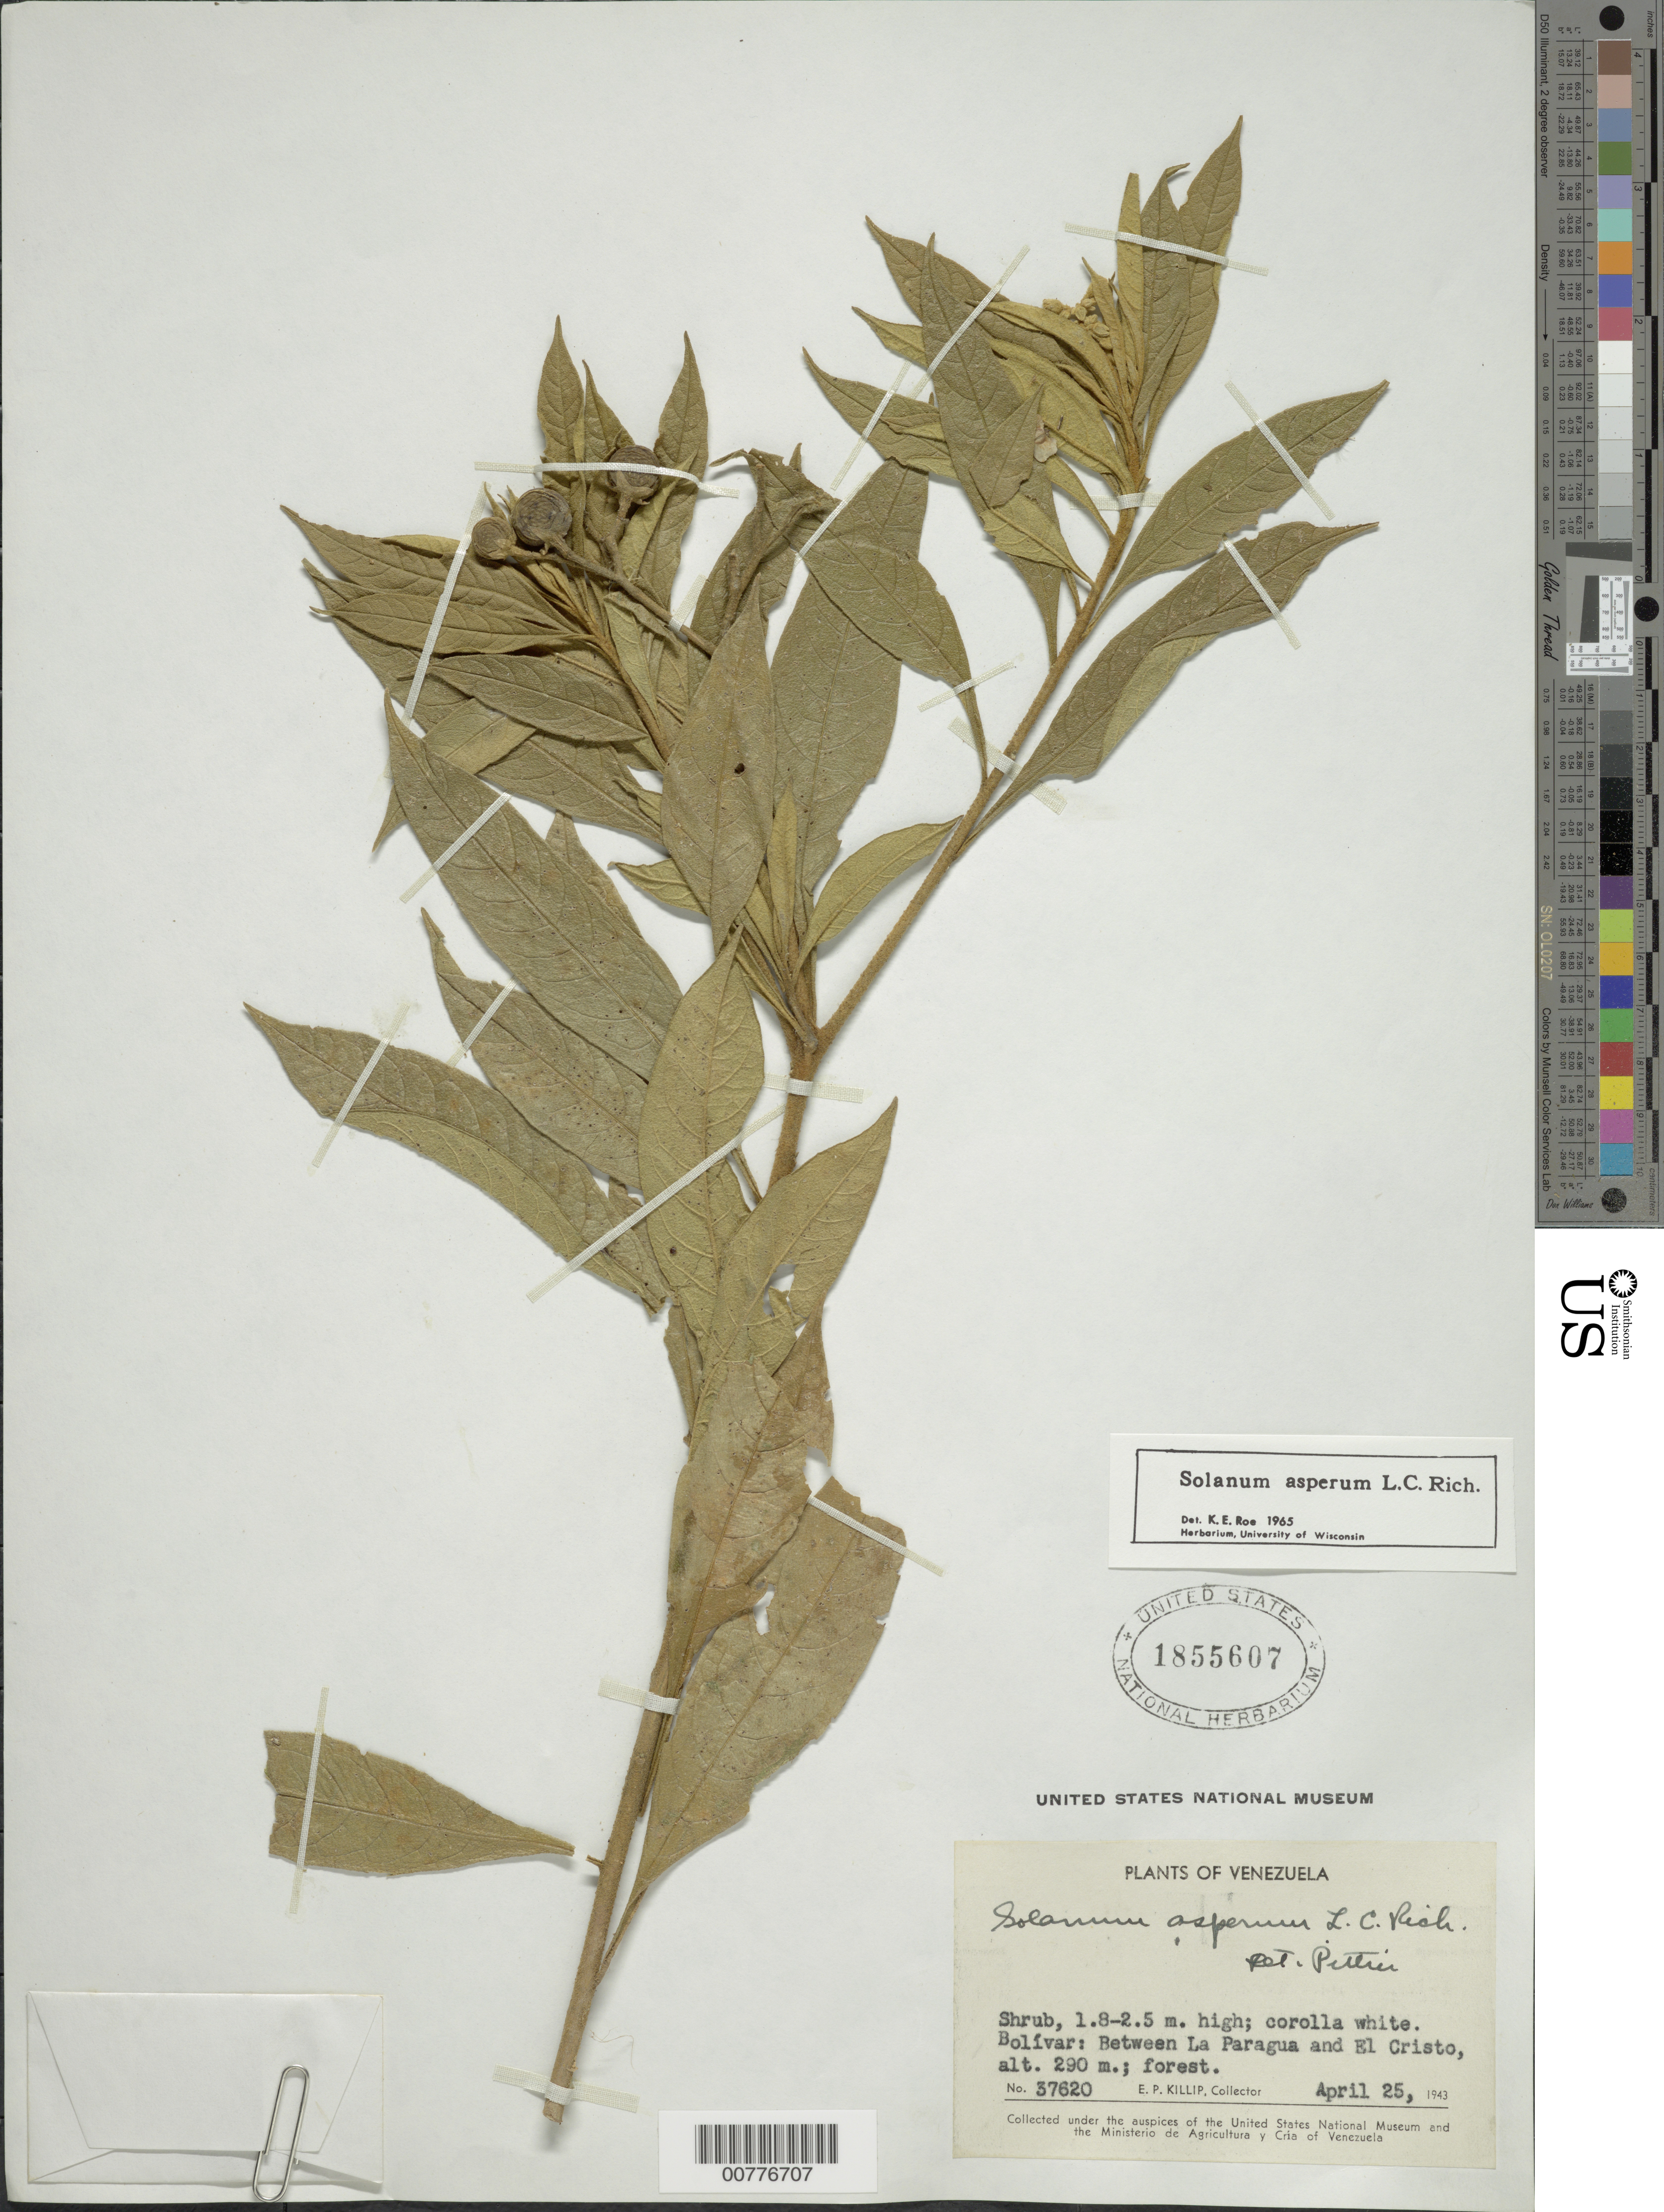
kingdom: Plantae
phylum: Tracheophyta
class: Magnoliopsida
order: Solanales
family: Solanaceae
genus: Solanum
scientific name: Solanum asperum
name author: Rich.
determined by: Roe, K. E.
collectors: E. P. Killip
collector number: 37620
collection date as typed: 4 Apr 1943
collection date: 1943-04-04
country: Venezuela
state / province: Bolívar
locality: Between La Paragua and El Cristo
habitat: Forest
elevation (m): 290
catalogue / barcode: US 1855607